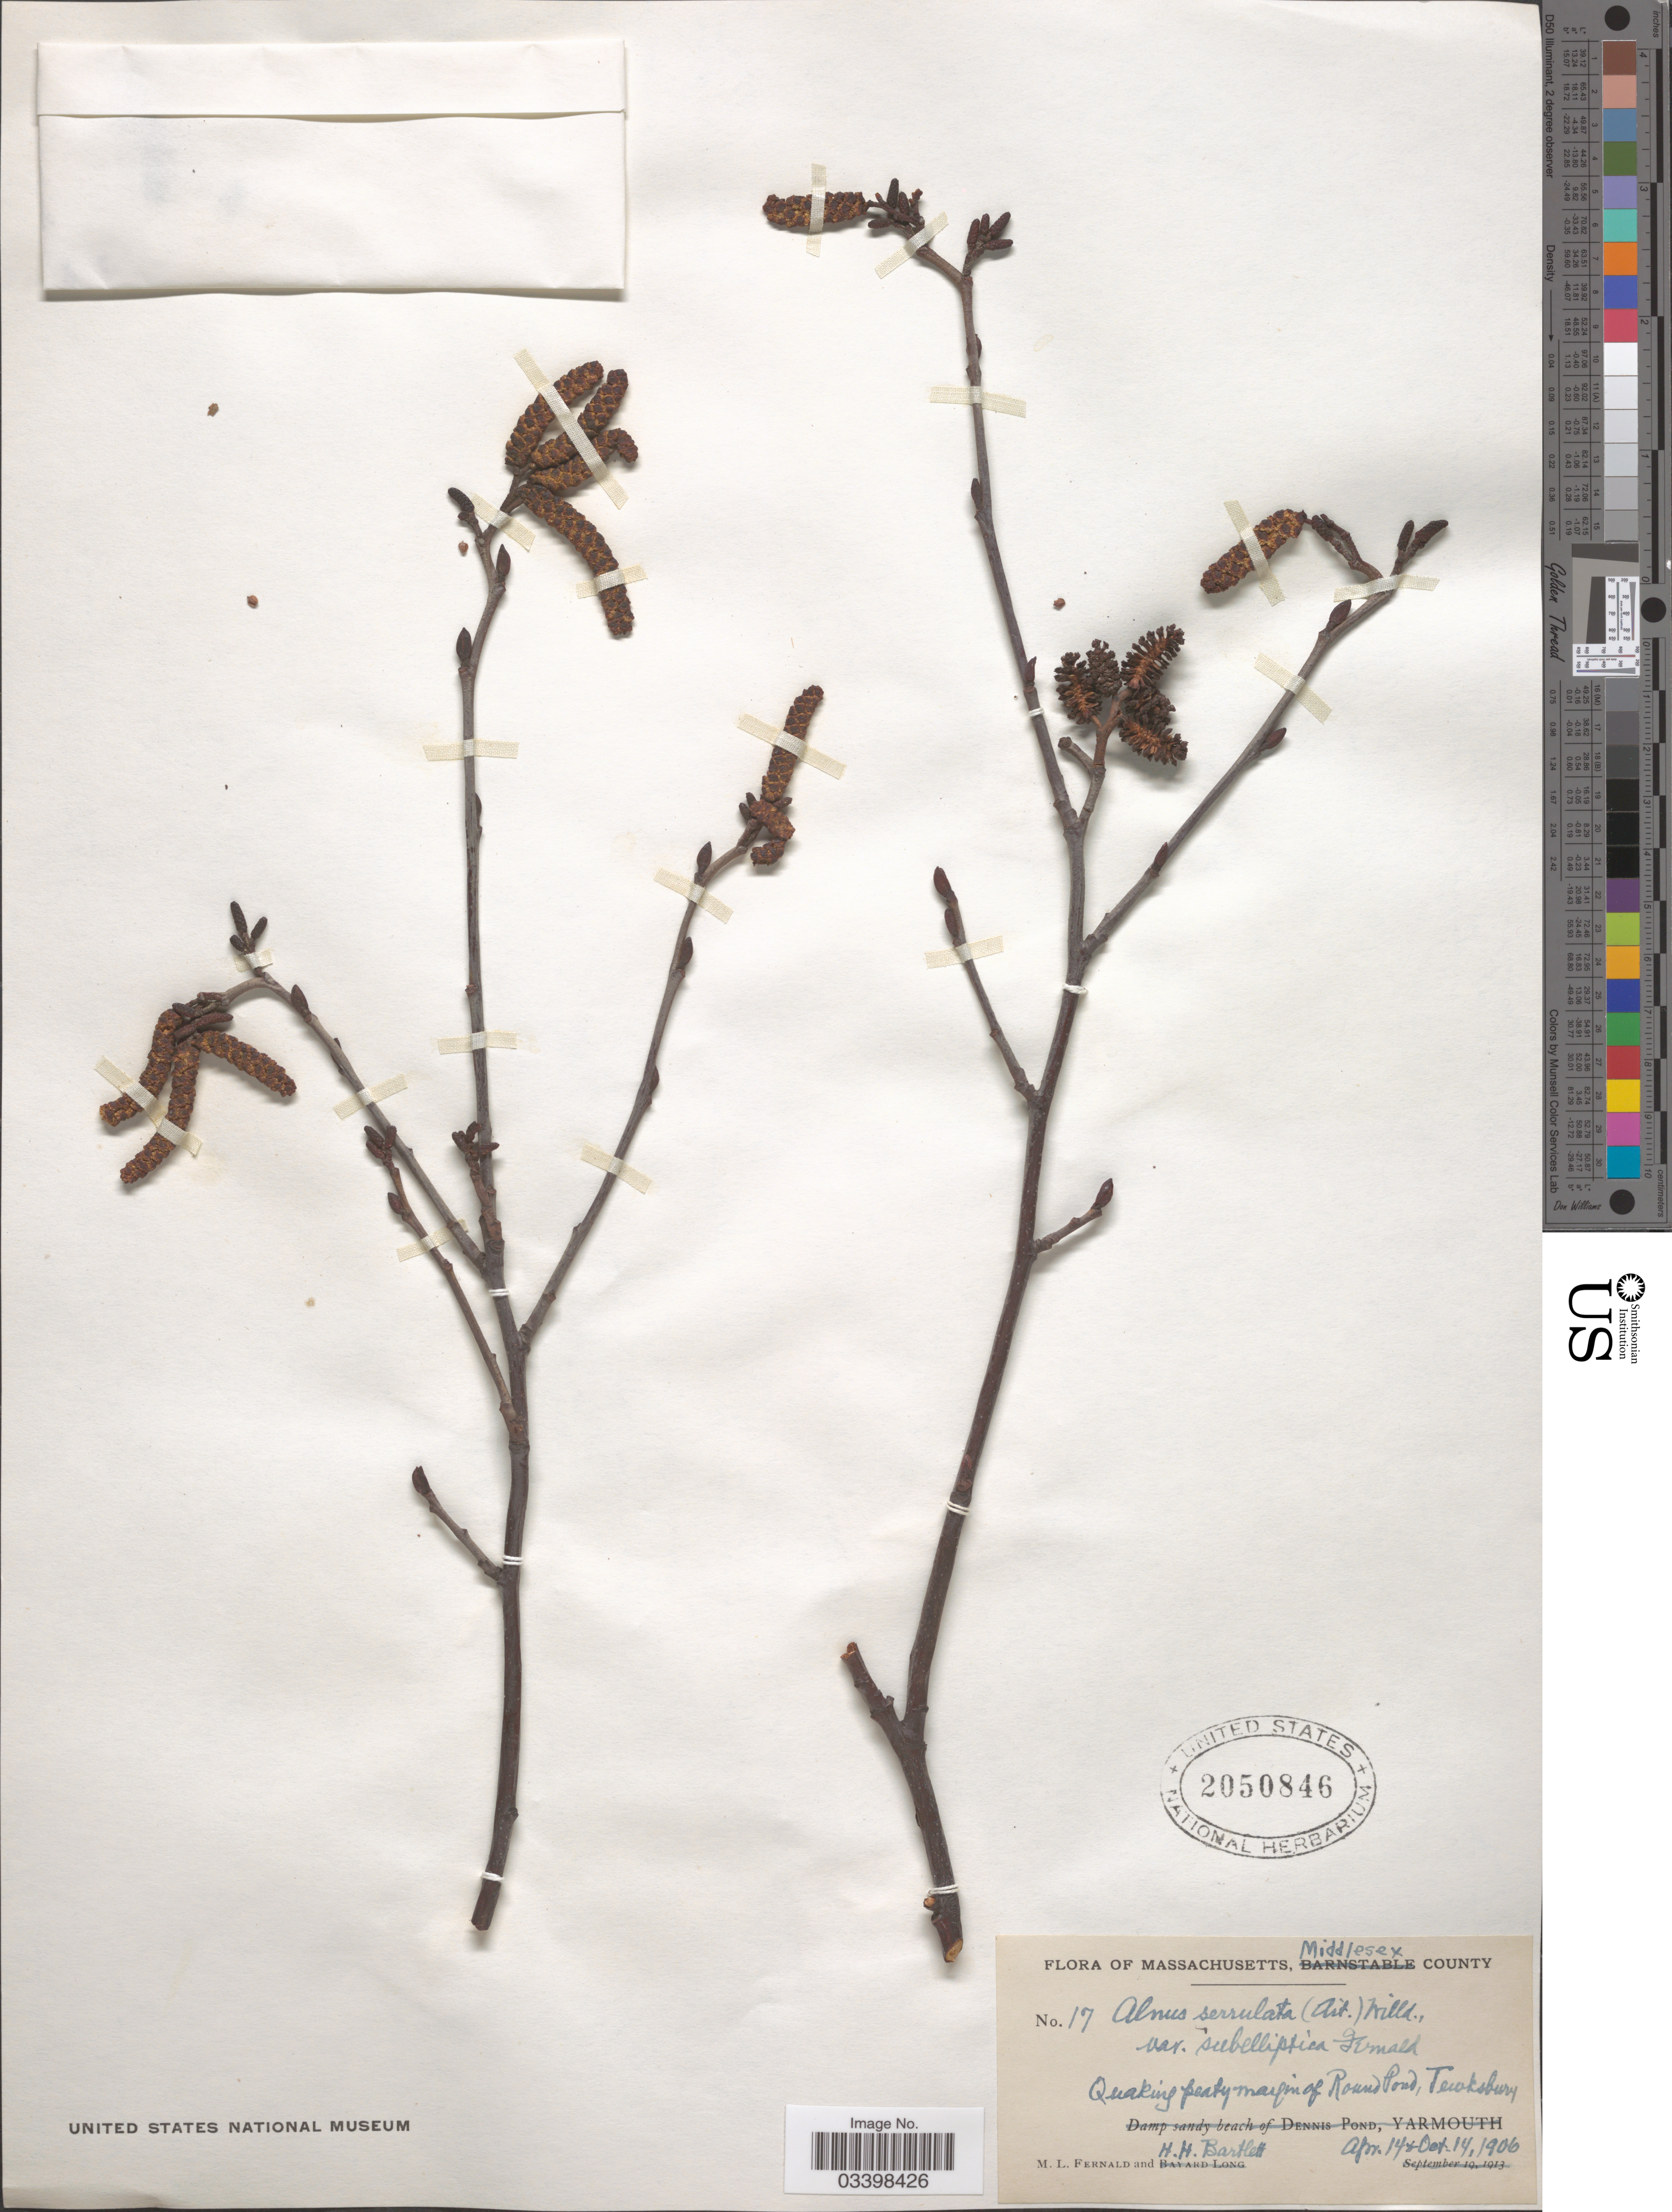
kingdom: Plantae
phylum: Tracheophyta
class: Magnoliopsida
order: Fagales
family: Betulaceae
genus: Alnus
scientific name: Alnus serrulata var. subelliptica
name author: Fernald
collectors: M. L. Fernald & H. H. Bartlett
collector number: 17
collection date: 1906-04-14/1906-10-14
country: United States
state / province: Massachusetts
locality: Middlesex County. Quaking peaty margin of Round Pond, Tewksbury.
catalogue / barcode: US 2050846